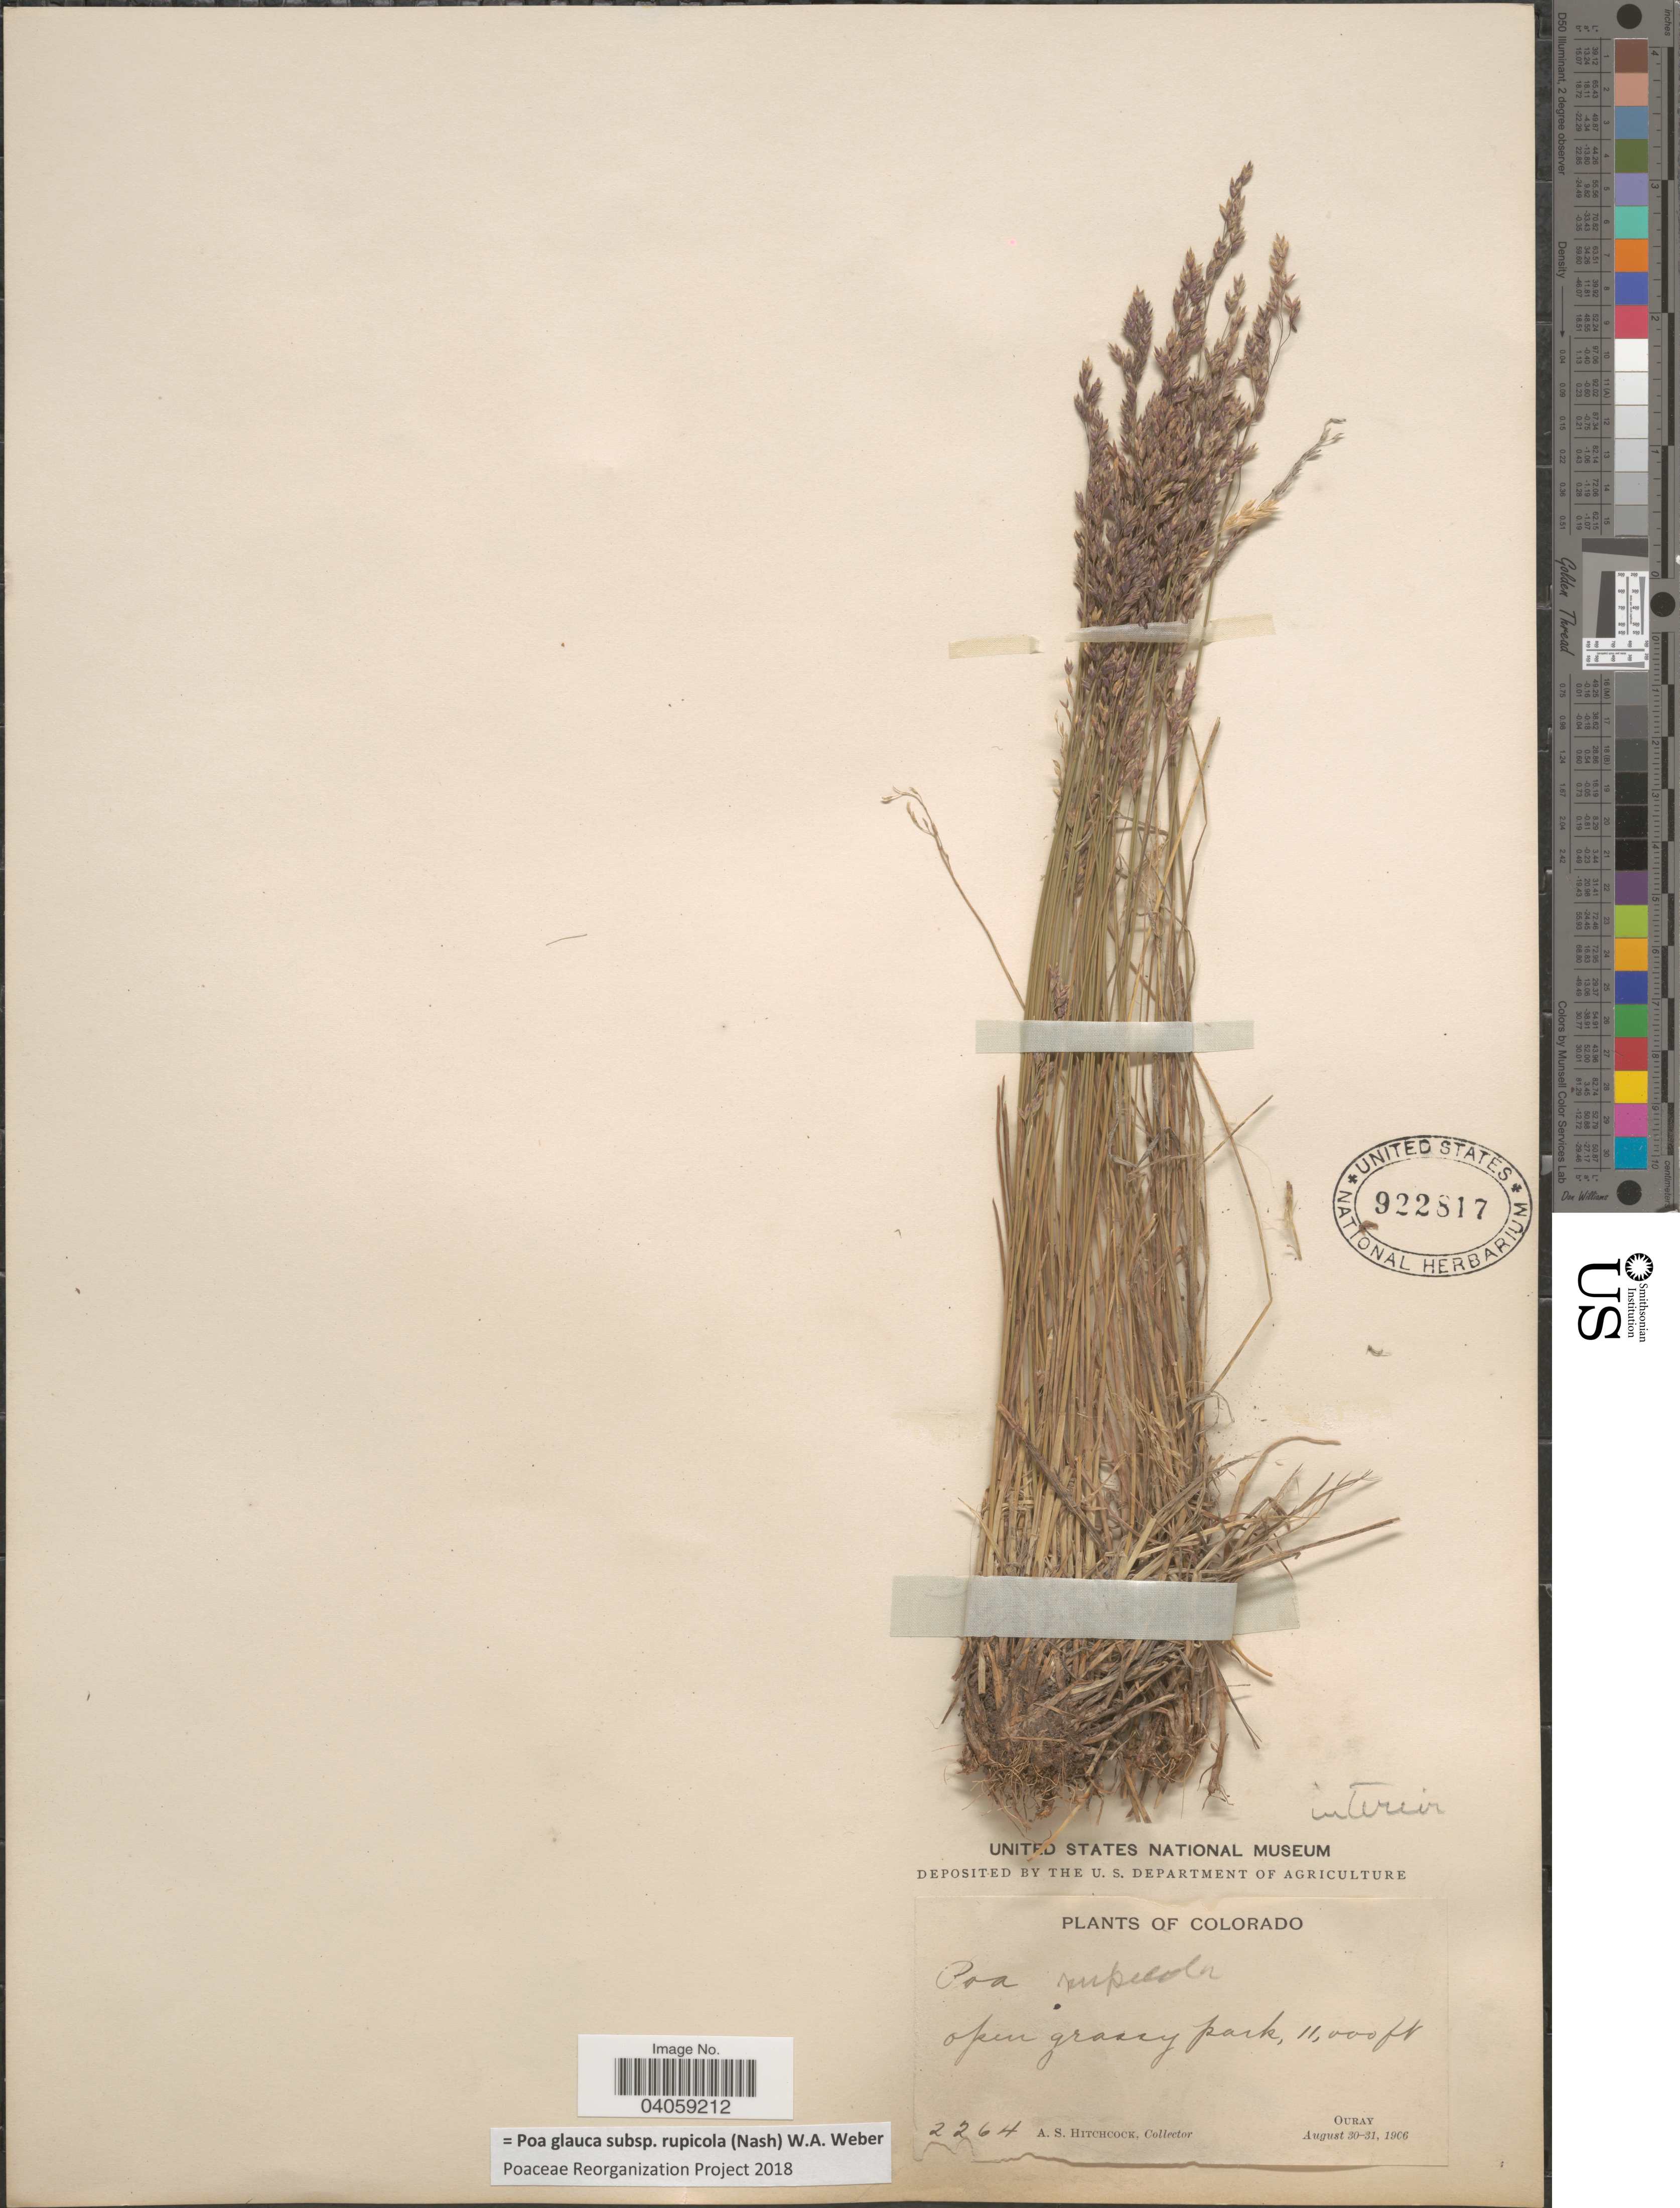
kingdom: Plantae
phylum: Tracheophyta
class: Liliopsida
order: Poales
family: Poaceae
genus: Poa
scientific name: Poa glauca subsp. rupicola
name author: (Nash) W.A. Weber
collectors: A. S. Hitchcock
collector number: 2264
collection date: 1906-08-30/1906-08-31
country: United States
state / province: Colorado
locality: Open grassy park, Ouray.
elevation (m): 3353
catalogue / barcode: US 922817